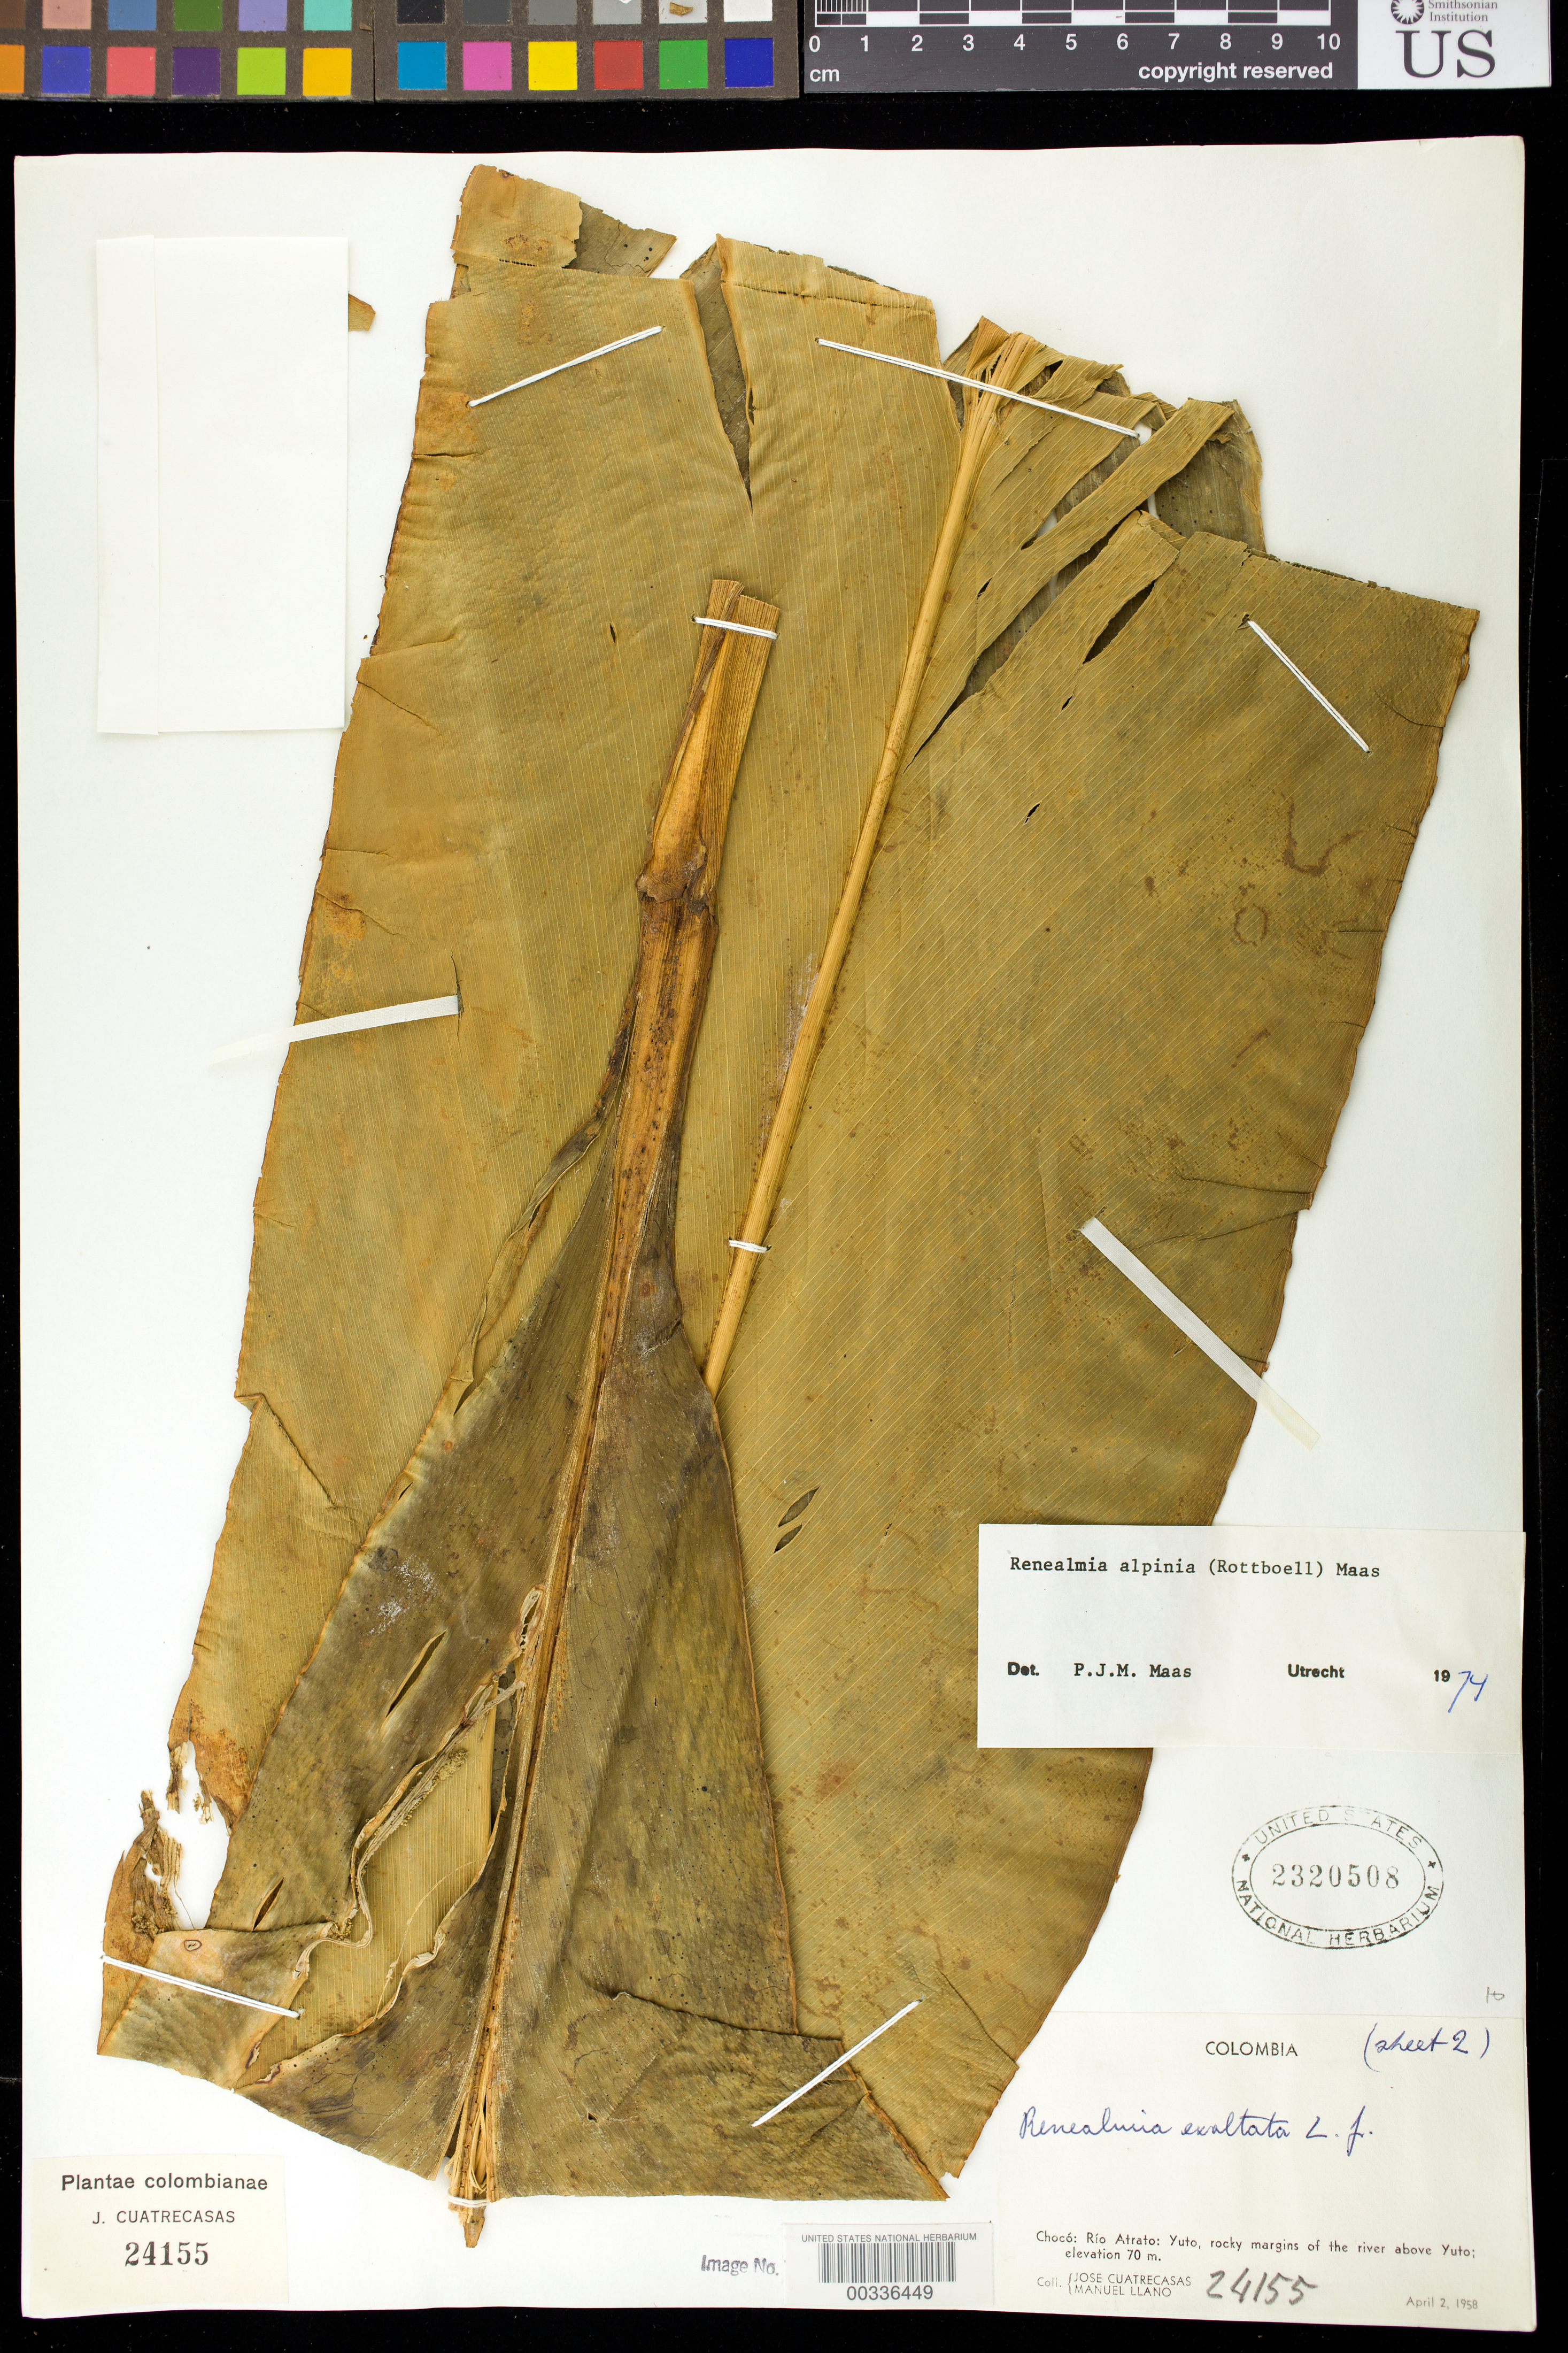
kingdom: Plantae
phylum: Tracheophyta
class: Liliopsida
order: Zingiberales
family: Zingiberaceae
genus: Renealmia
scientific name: Renealmia alpinia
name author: (Rottb.) Maas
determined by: Maas, Paul J. M.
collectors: J. Cuatrecasas & M. Llano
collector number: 24155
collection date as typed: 02 Apr 1958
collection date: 1958-04-02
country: Colombia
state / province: Chocó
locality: Rio Atrato: Yuto, rocky margins of river above Yuto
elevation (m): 70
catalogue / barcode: US 2320508